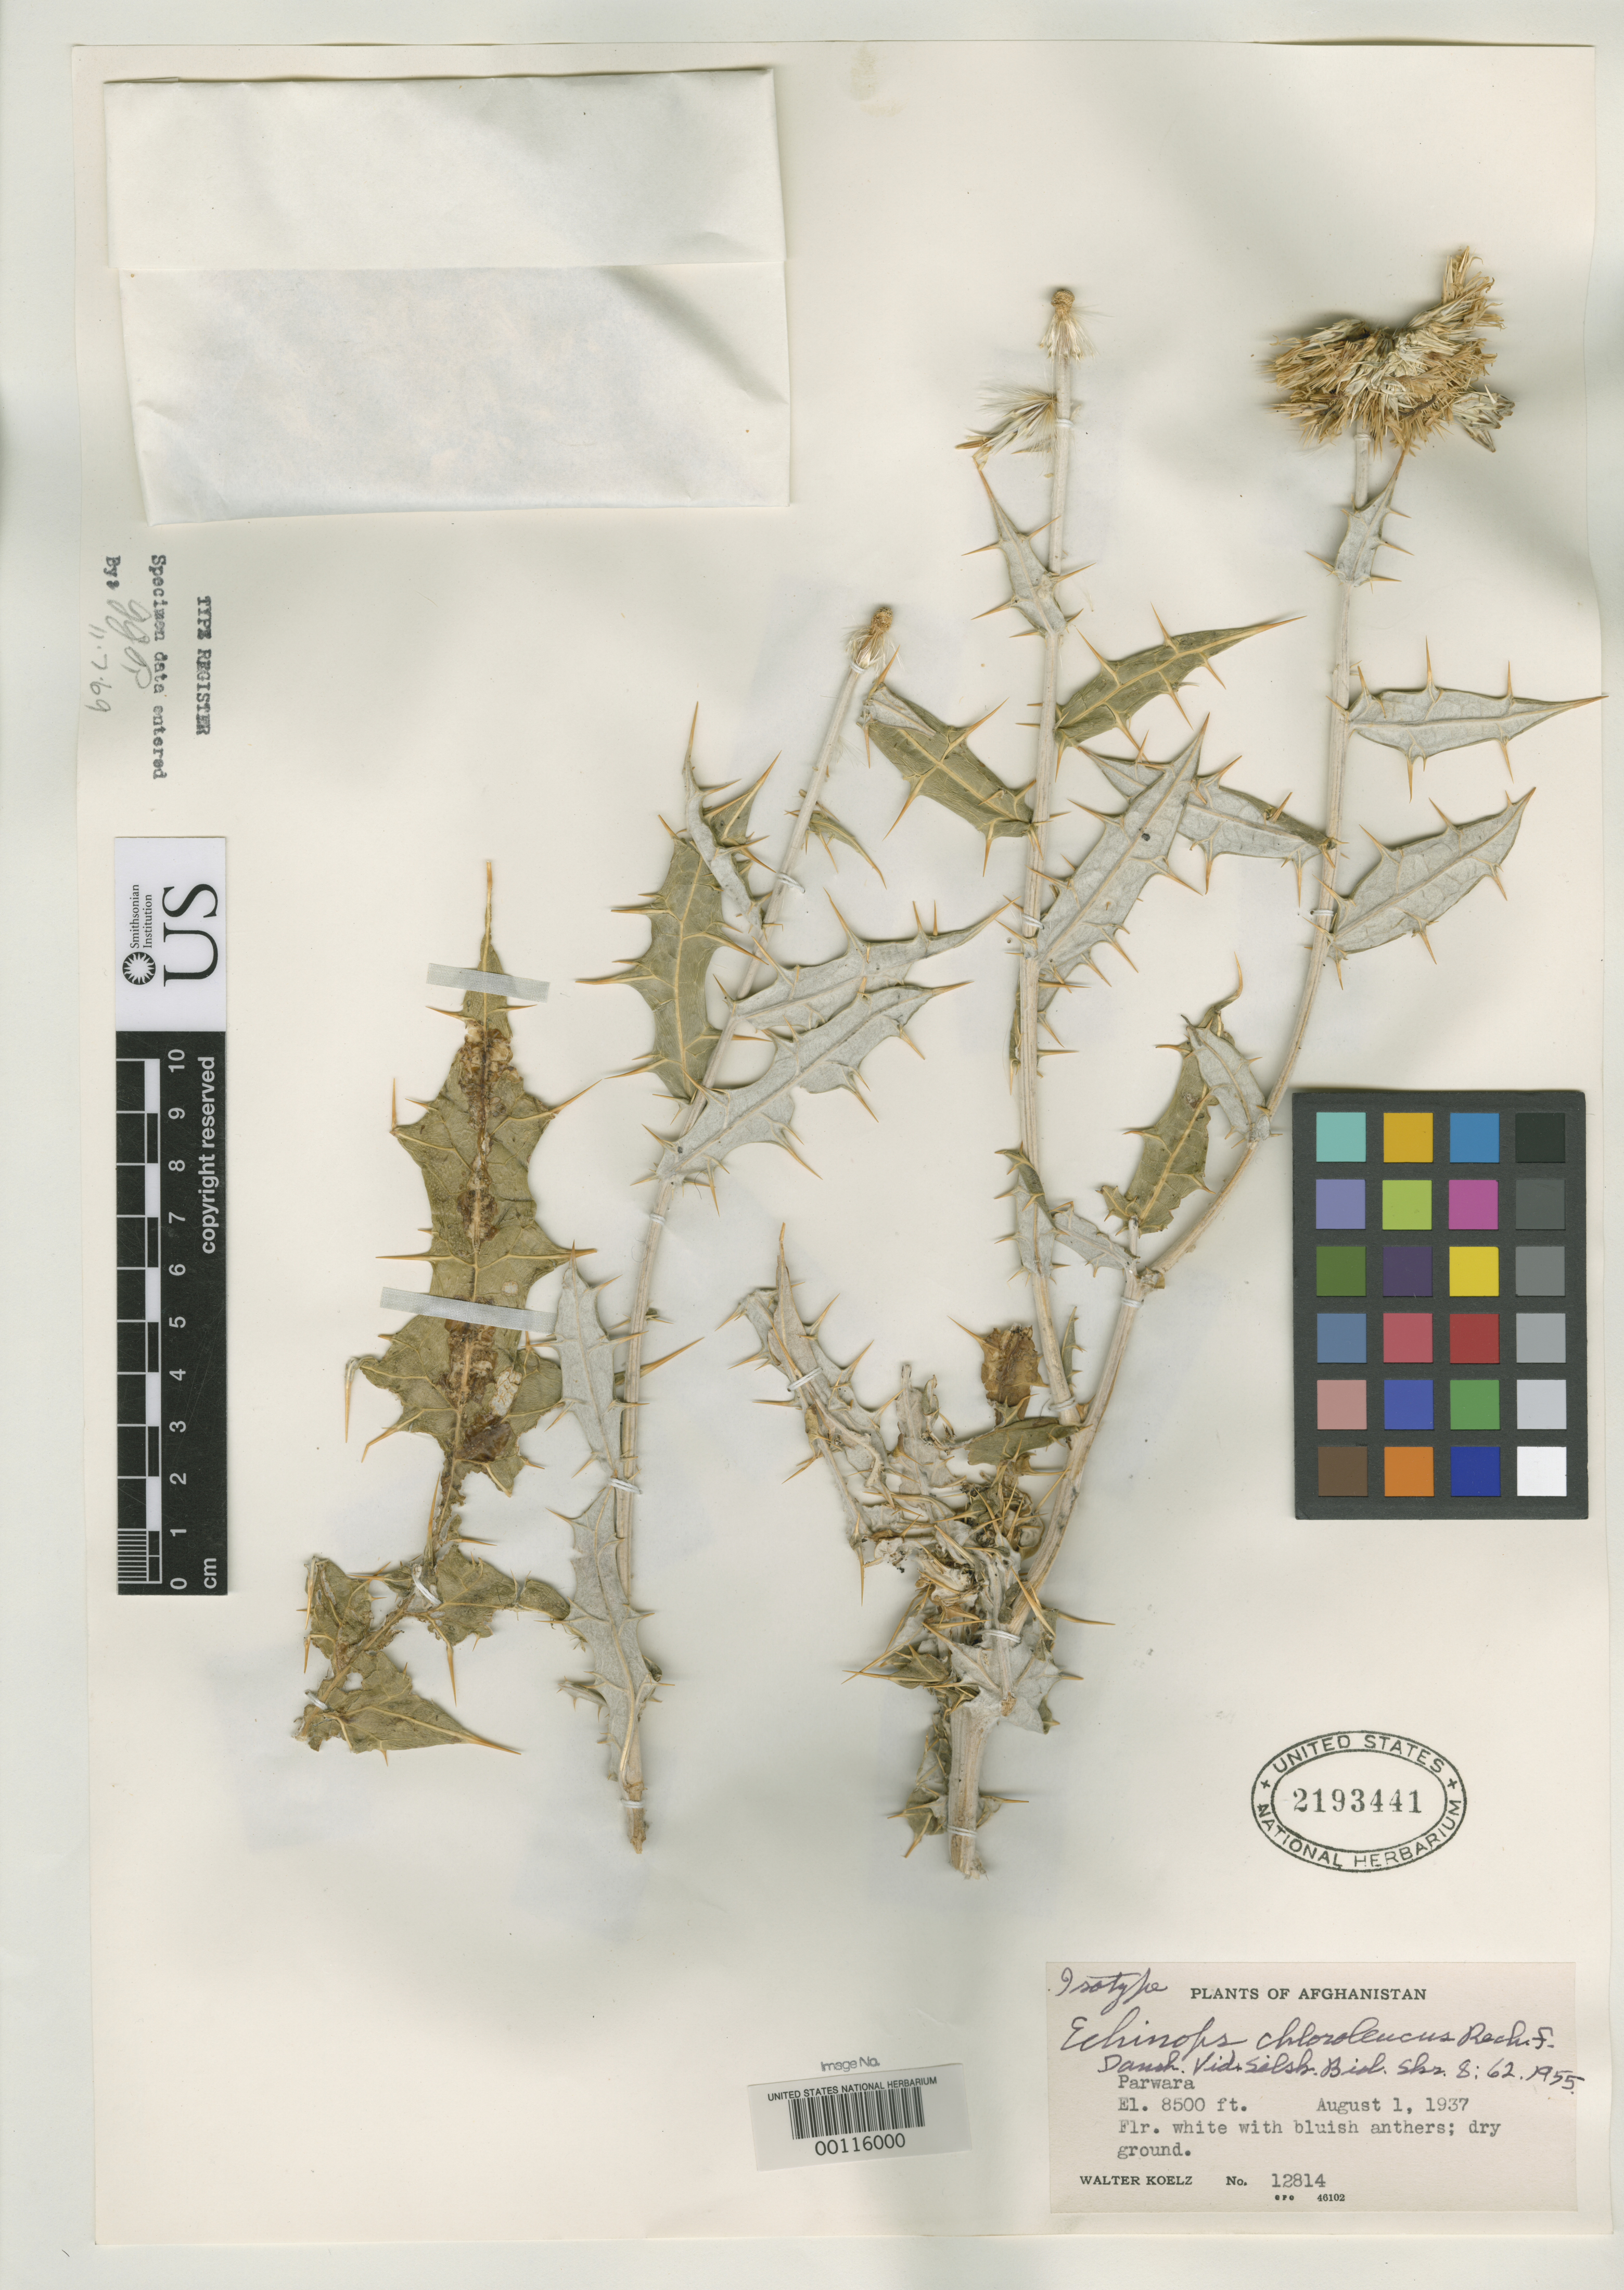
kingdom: Plantae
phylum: Tracheophyta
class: Magnoliopsida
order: Asterales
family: Asteraceae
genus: Echinops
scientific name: Echinops chloroleucus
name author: Rech. f.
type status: Isotype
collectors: W. N. Koelz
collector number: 12814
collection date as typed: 01 Aug 1937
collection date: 1937-08-01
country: Afghanistan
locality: Parivara.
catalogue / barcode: US 2193441